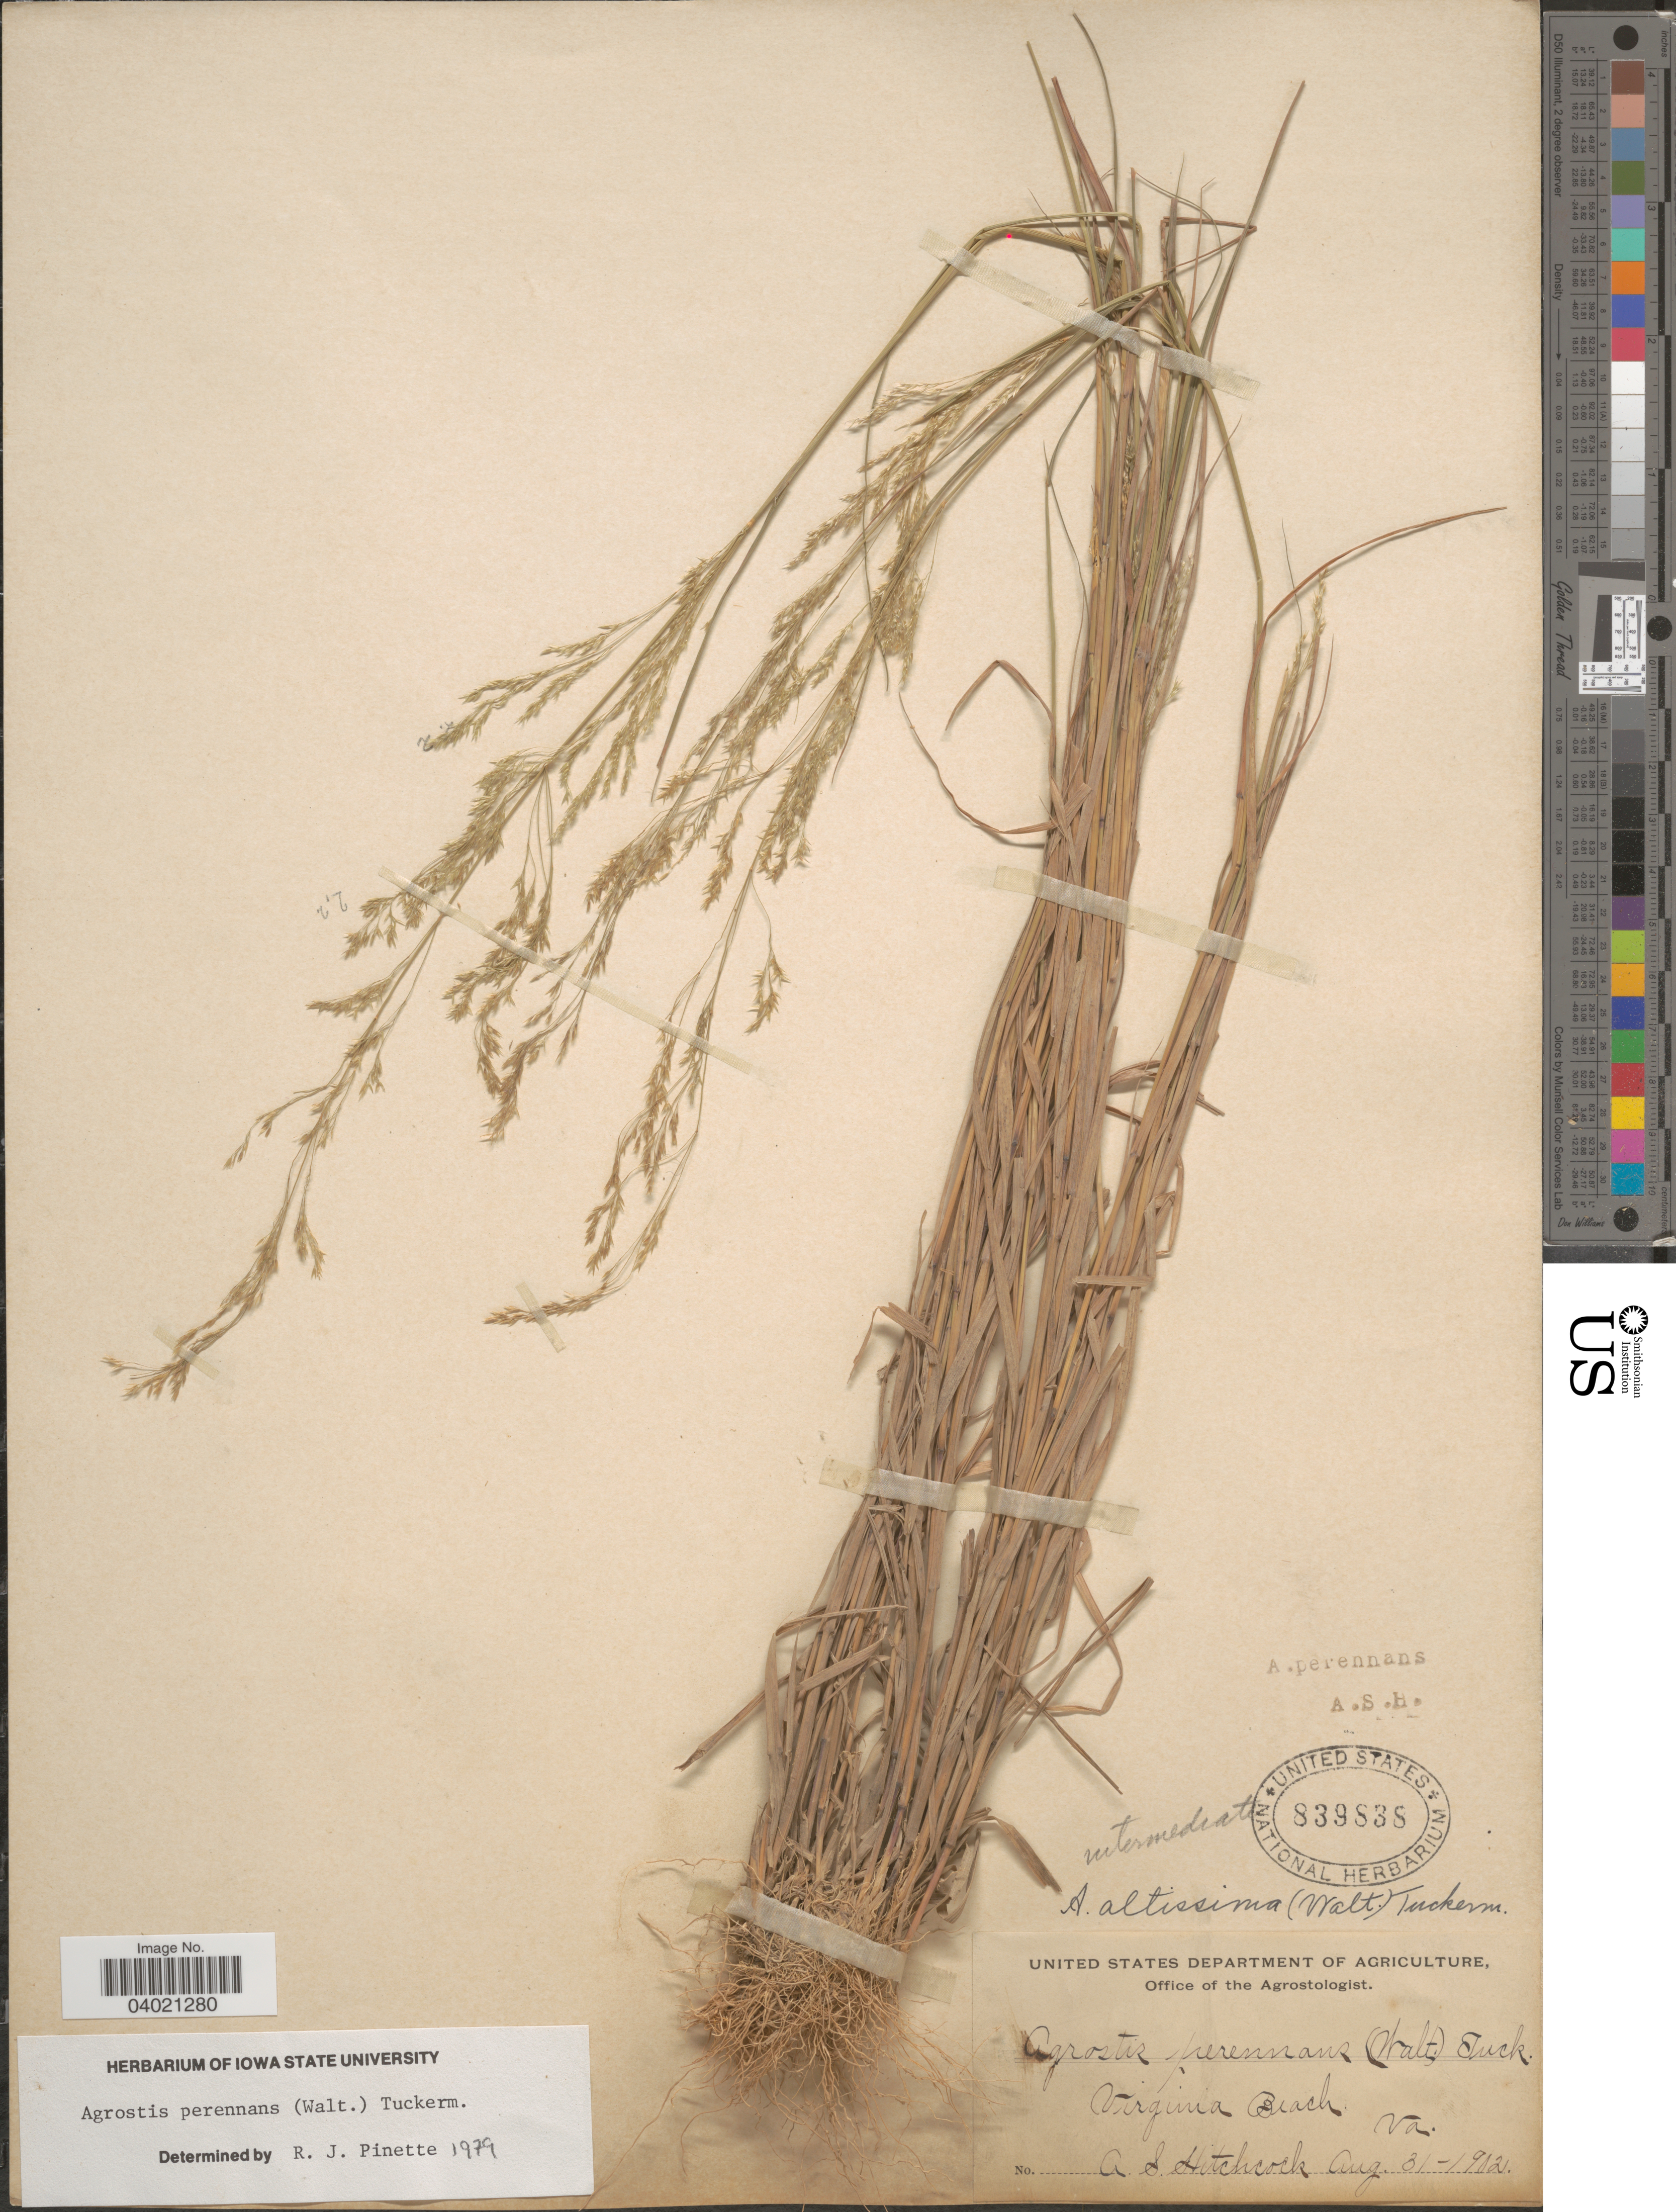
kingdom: Plantae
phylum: Tracheophyta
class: Liliopsida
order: Poales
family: Poaceae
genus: Agrostis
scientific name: Agrostis perennans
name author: (Walter) Tuck.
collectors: A. S. Hitchcock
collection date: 1902-08-31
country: United States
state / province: Virginia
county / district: City of Virginia Beach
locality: Virginia Beach.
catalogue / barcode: US 839838